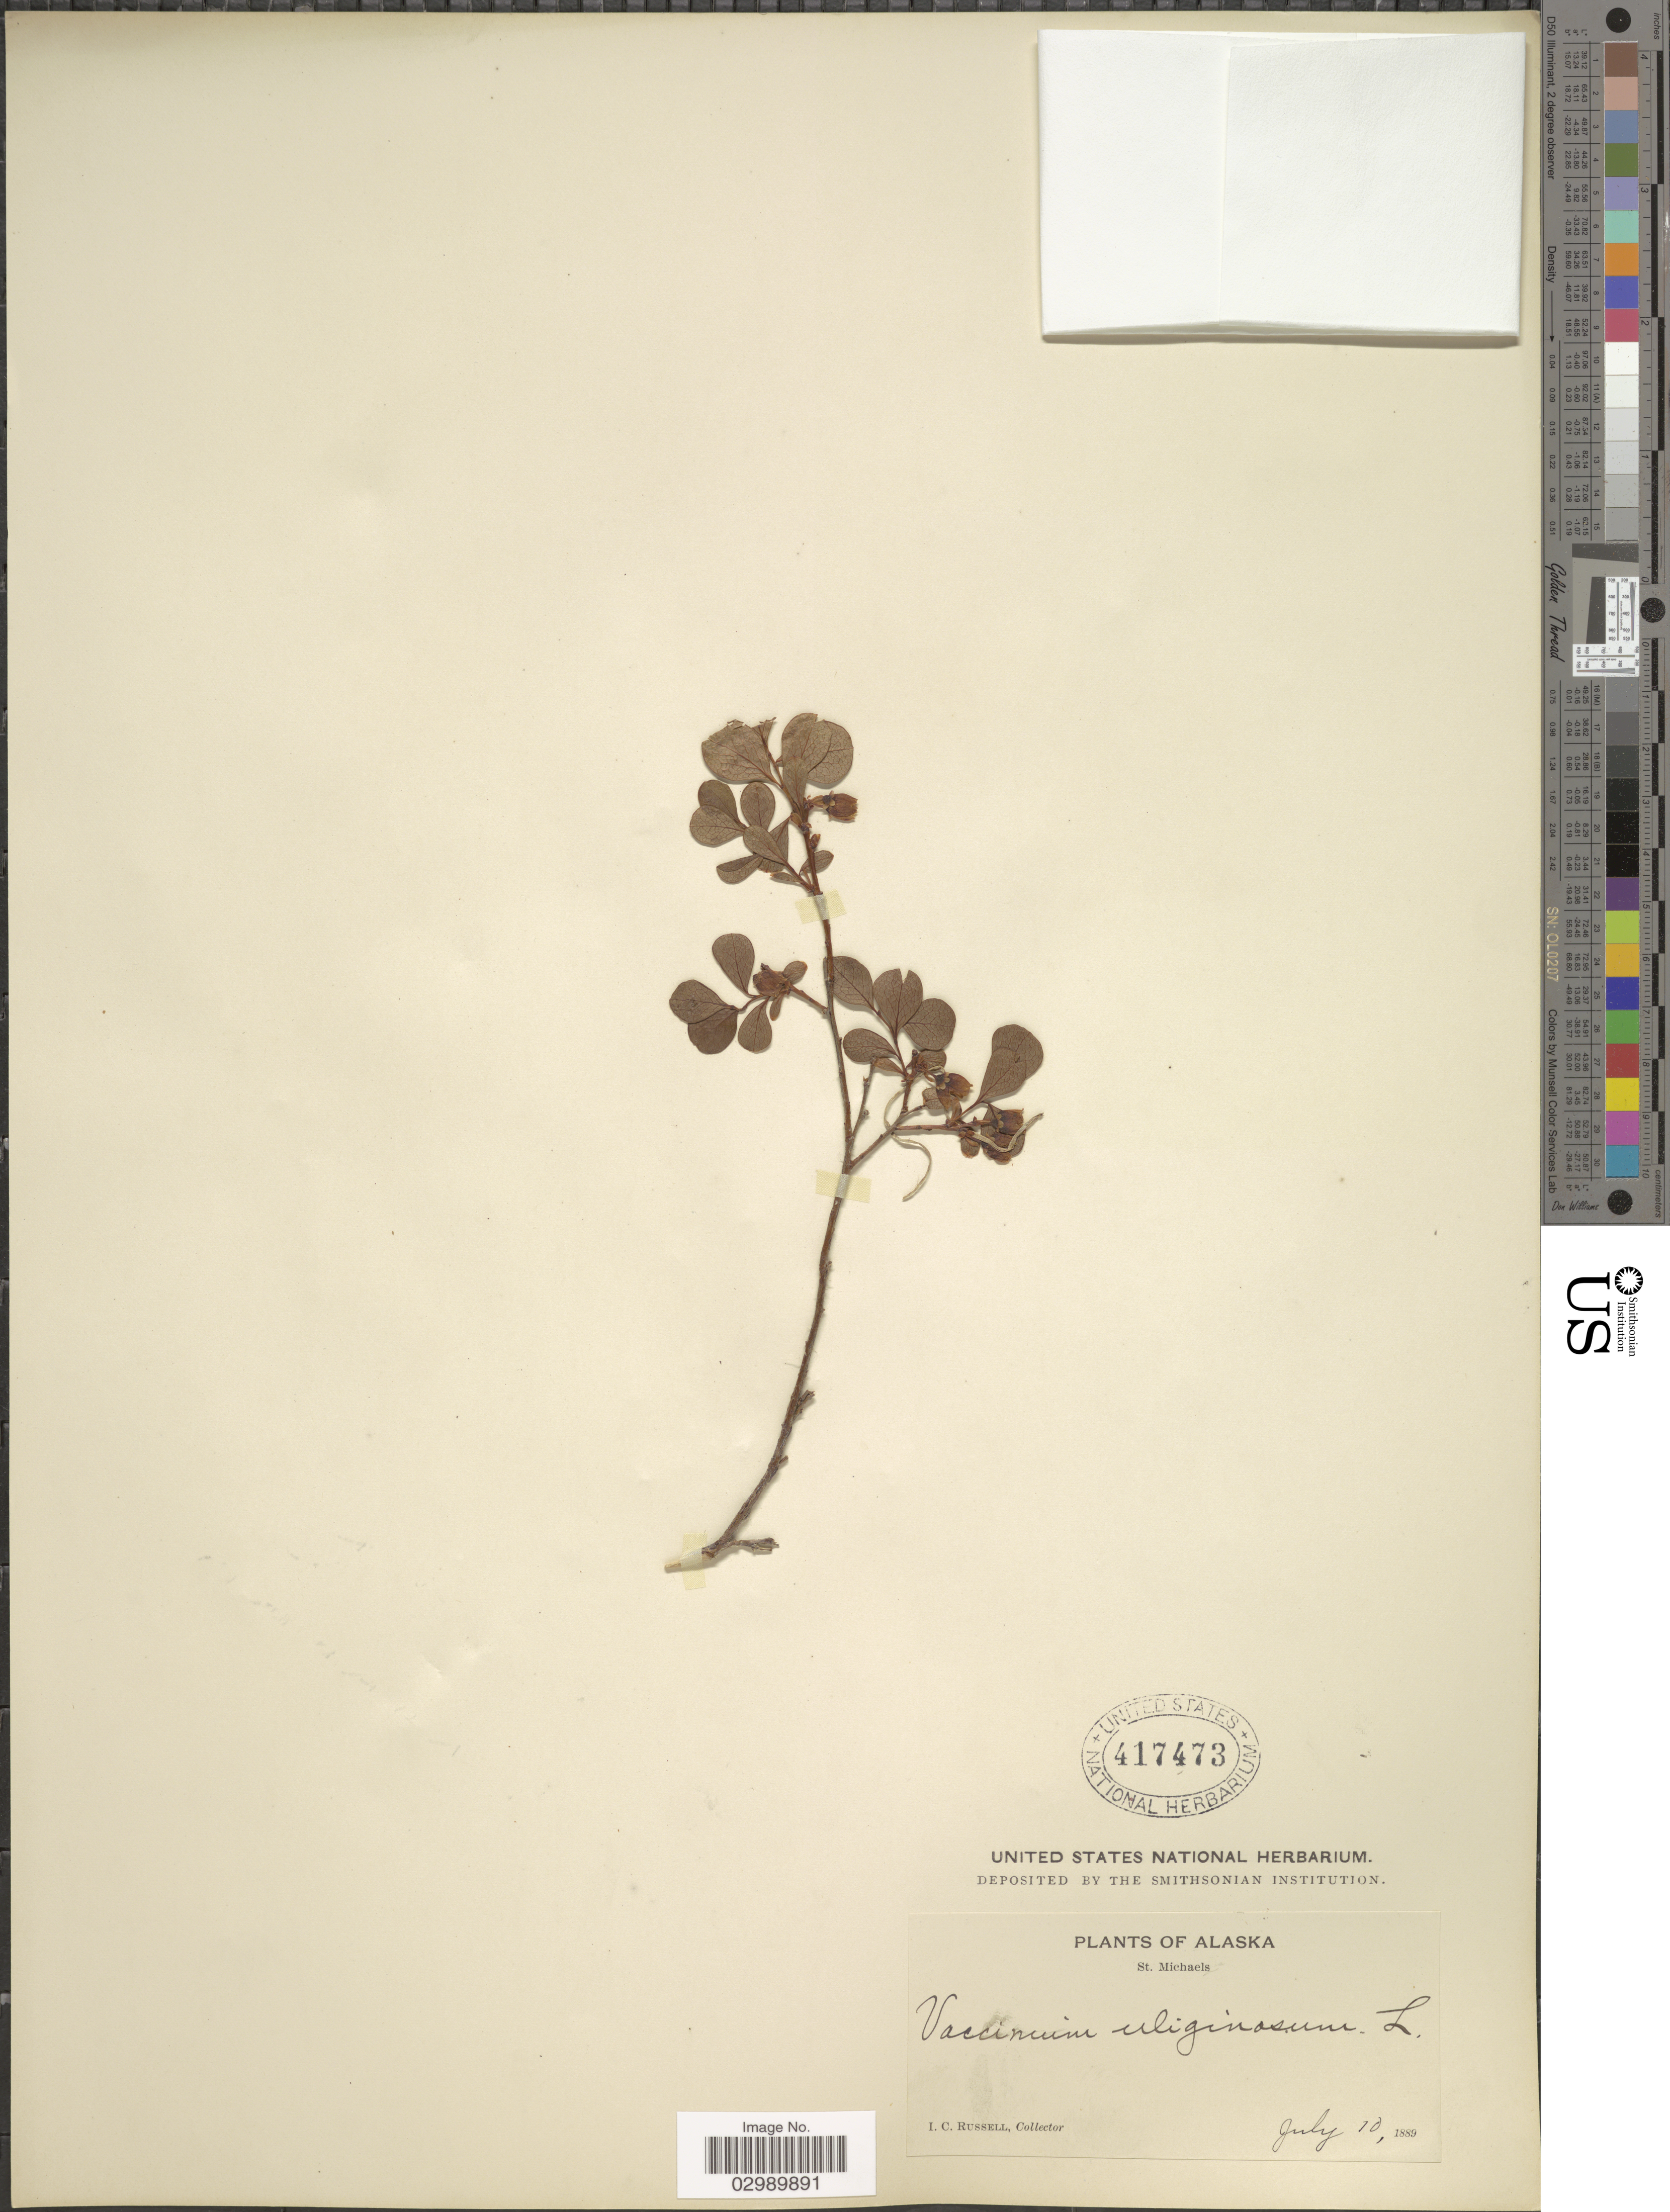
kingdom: Plantae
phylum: Tracheophyta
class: Magnoliopsida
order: Ericales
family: Ericaceae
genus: Vaccinium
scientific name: Vaccinium uliginosum var. alpinum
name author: Bigelow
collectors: I. C. Russell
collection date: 1889-07-10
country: United States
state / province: Alaska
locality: St. Michaels.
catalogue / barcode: US 417473